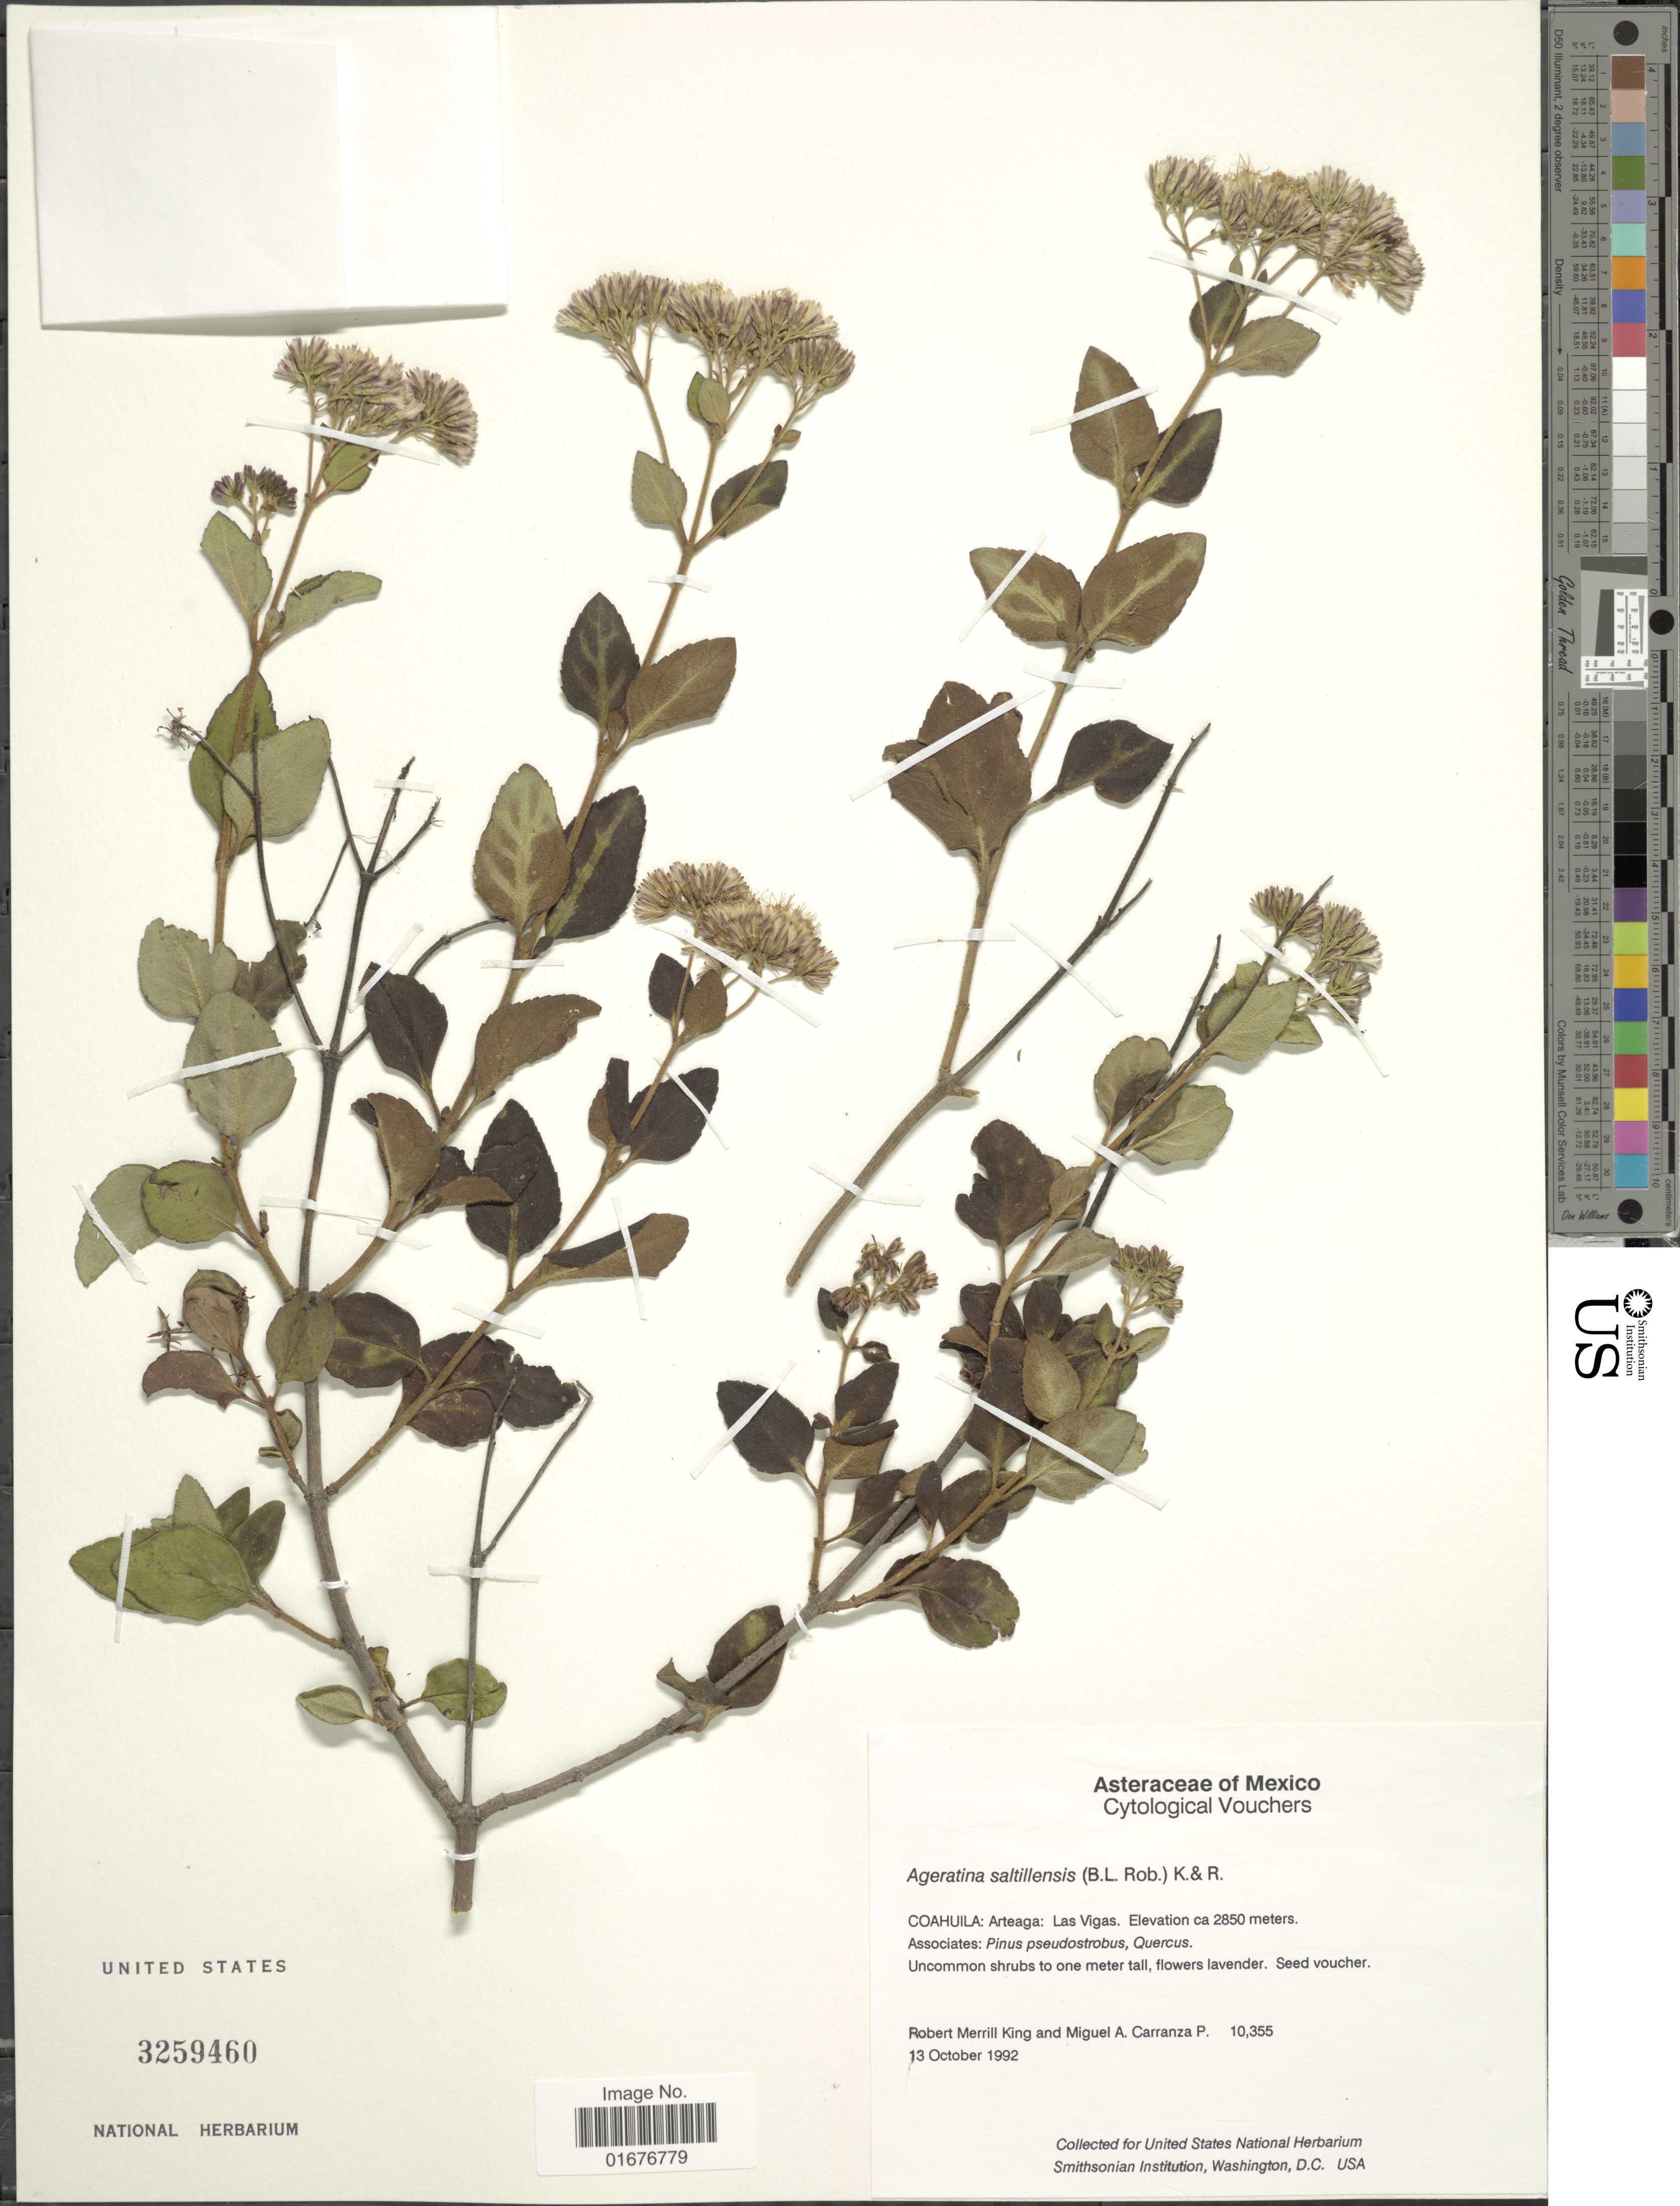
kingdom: Plantae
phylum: Tracheophyta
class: Magnoliopsida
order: Asterales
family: Asteraceae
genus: Ageratina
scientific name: Ageratina saltillensis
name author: (B.L. Rob.) R.M. King & H. Rob.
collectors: R. M. King & M. Carranza P.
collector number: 10355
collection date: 1992-10-13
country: Mexico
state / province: Coahuila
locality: Arteaga: Las Vigas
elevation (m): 2850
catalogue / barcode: US 3259460